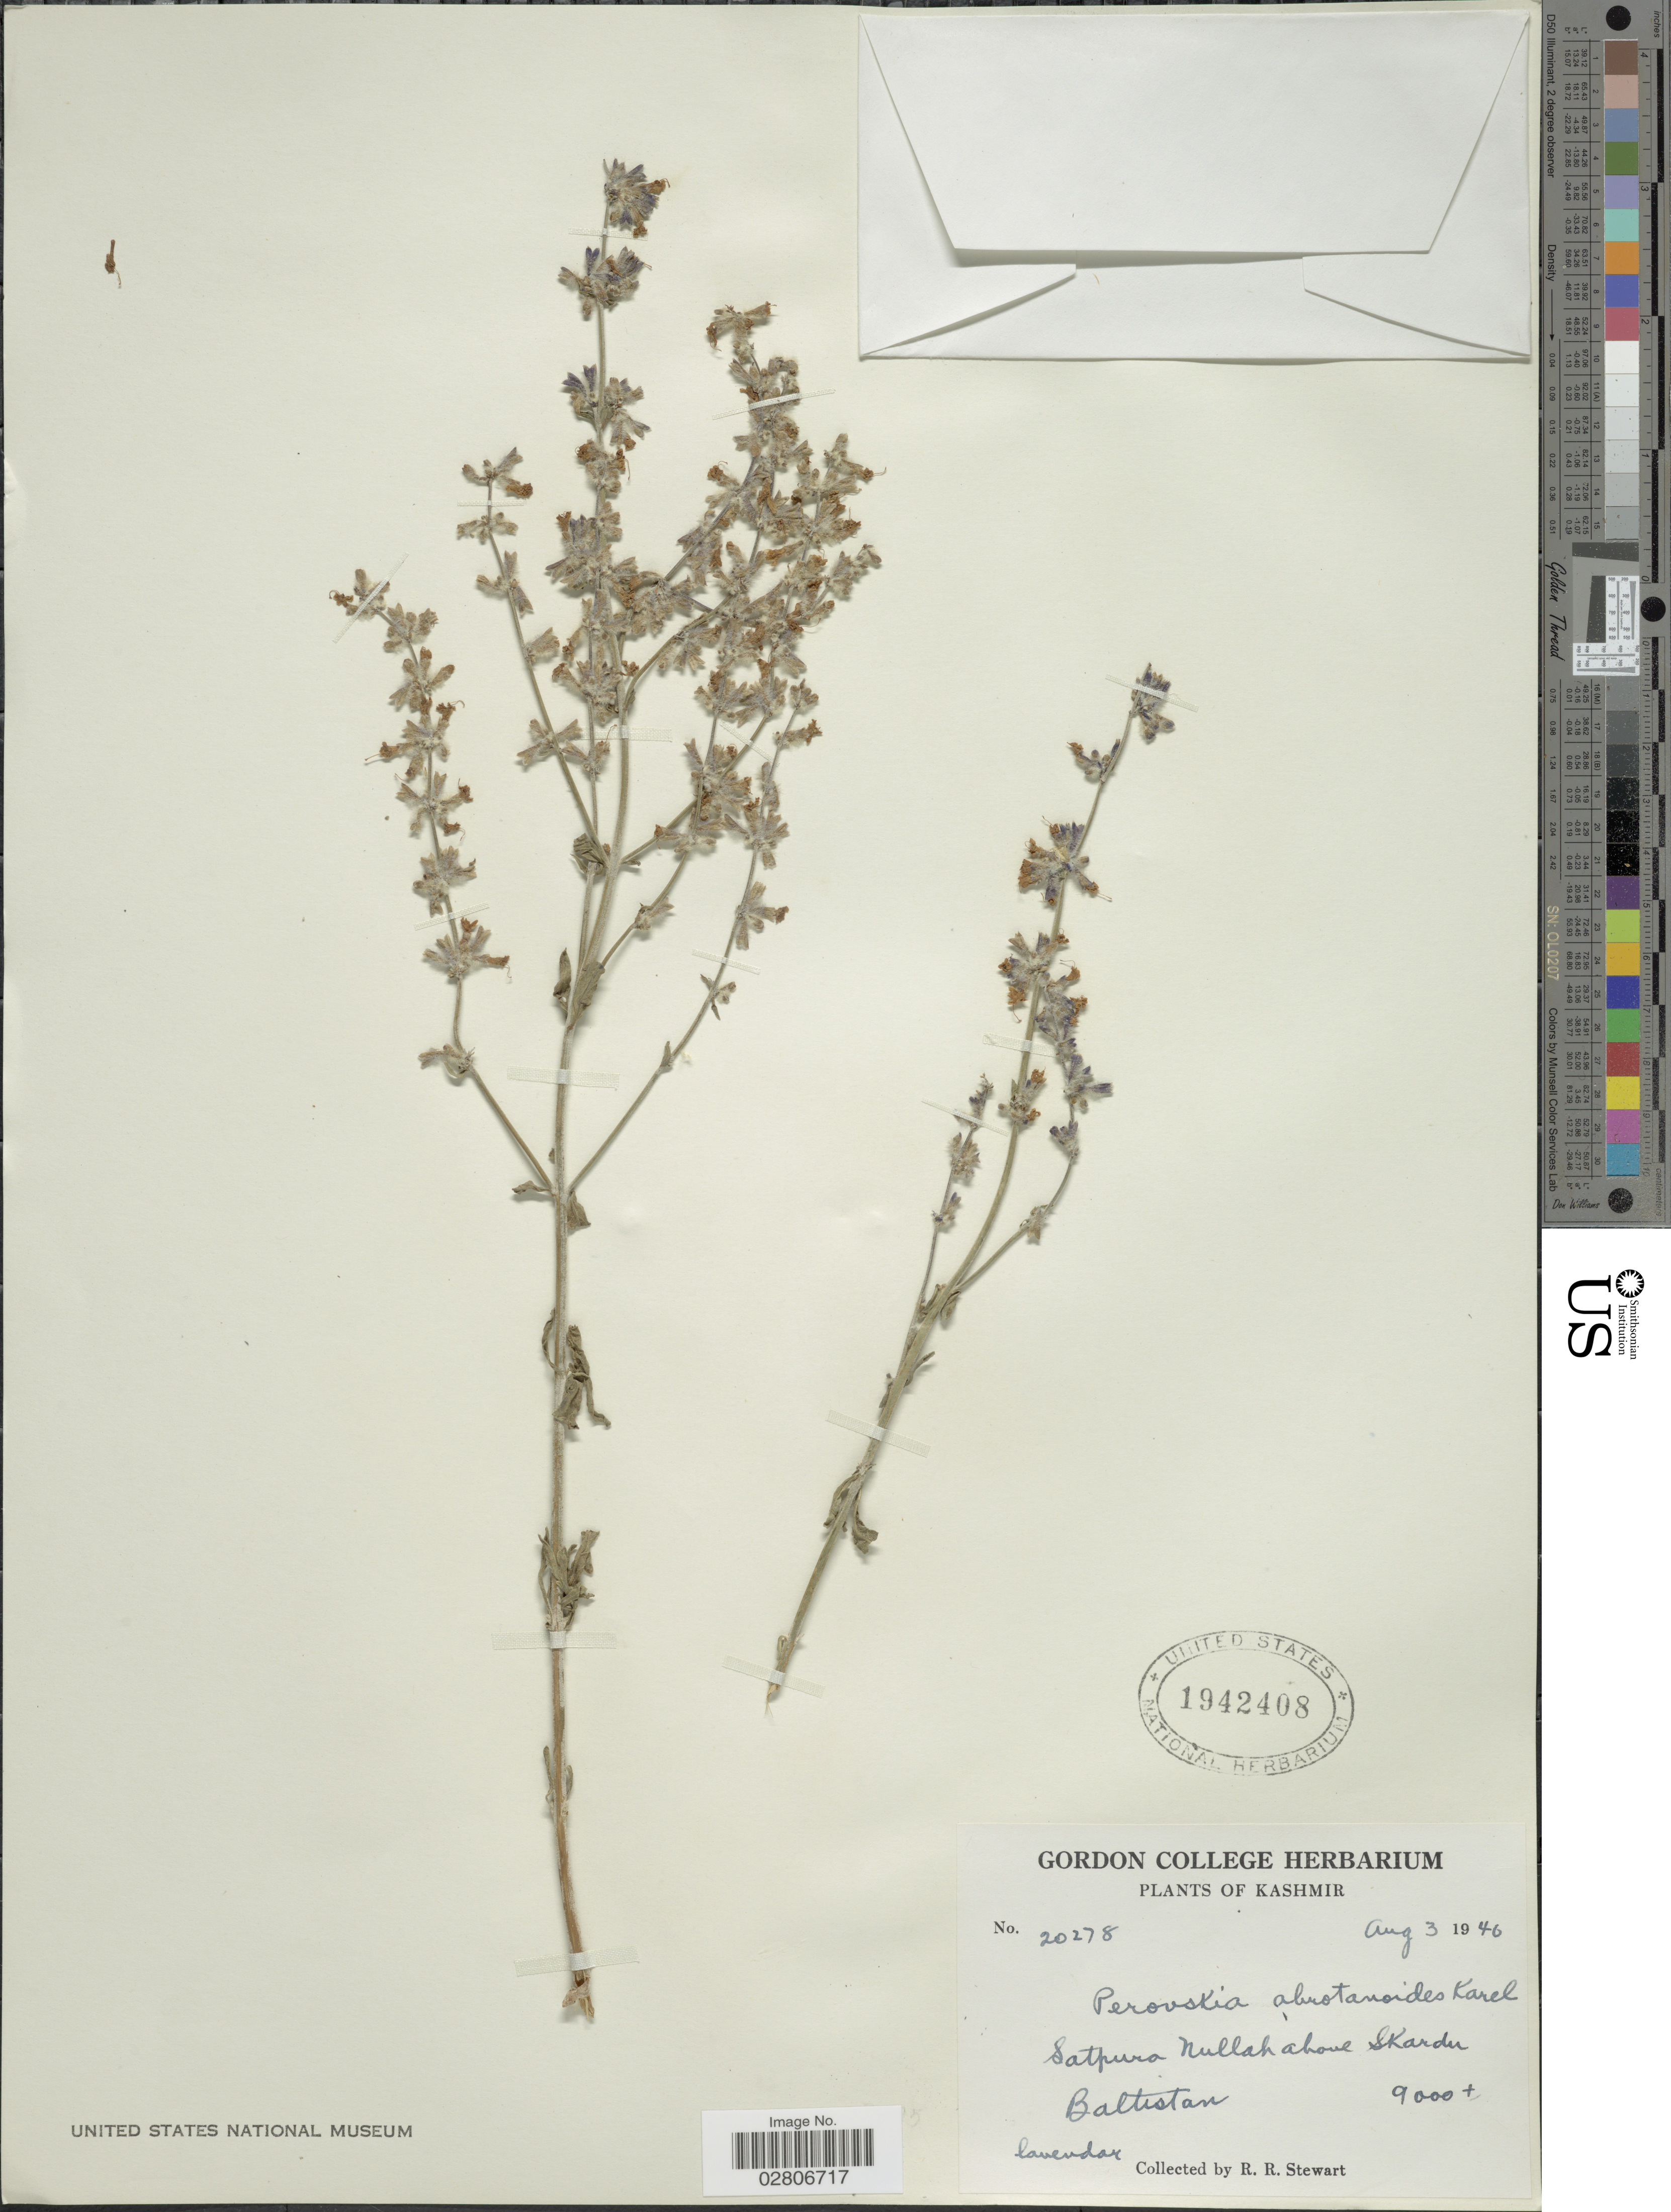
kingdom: Plantae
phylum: Tracheophyta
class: Magnoliopsida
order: Lamiales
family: Lamiaceae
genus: Perovskia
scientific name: Perovskia abrotanoides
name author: Kar.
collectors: R. R. Stewart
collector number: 20278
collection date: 1946-08-03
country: Pakistan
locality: Kashmir. Satpuro Nullah above Skardu Baltistan.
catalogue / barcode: US 1942408